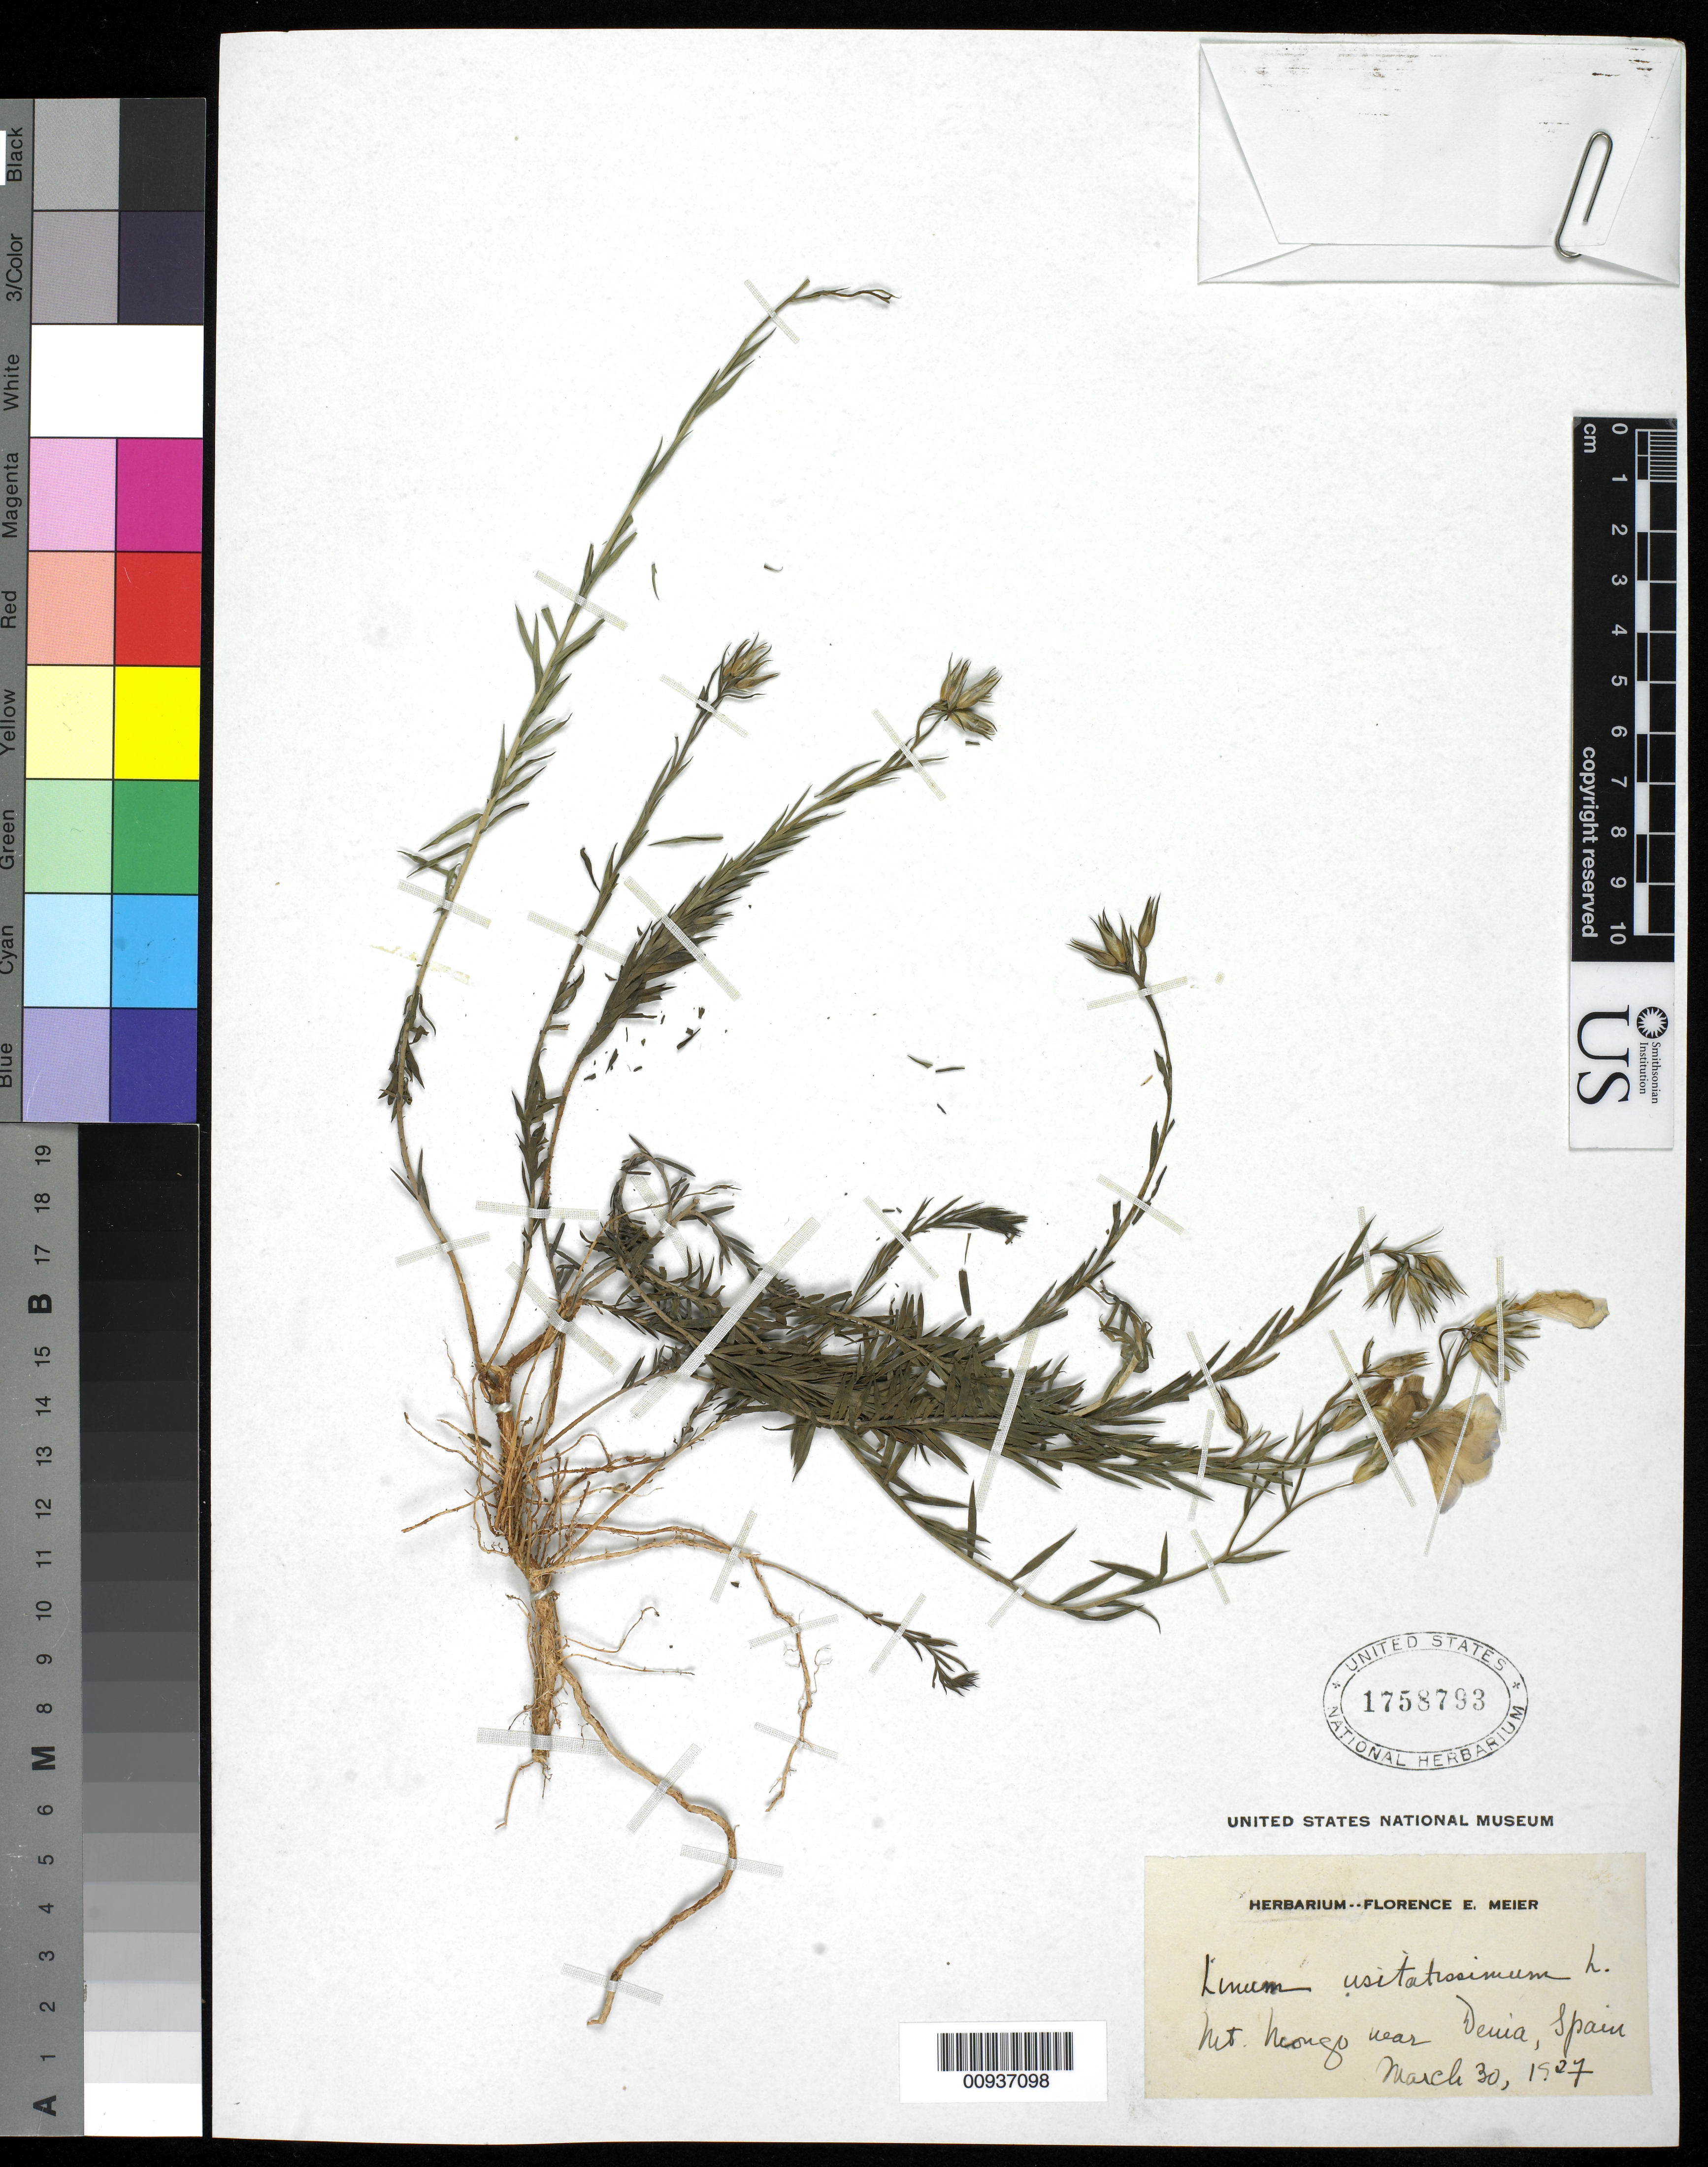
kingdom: Plantae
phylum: Tracheophyta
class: Magnoliopsida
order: Malpighiales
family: Linaceae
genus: Linum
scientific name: Linum usitatissimum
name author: L.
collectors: F. Meier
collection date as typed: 30 Mar 1927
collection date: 1927-03-30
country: Spain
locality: Mt. Heongo near Deuia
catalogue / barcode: US 1758793